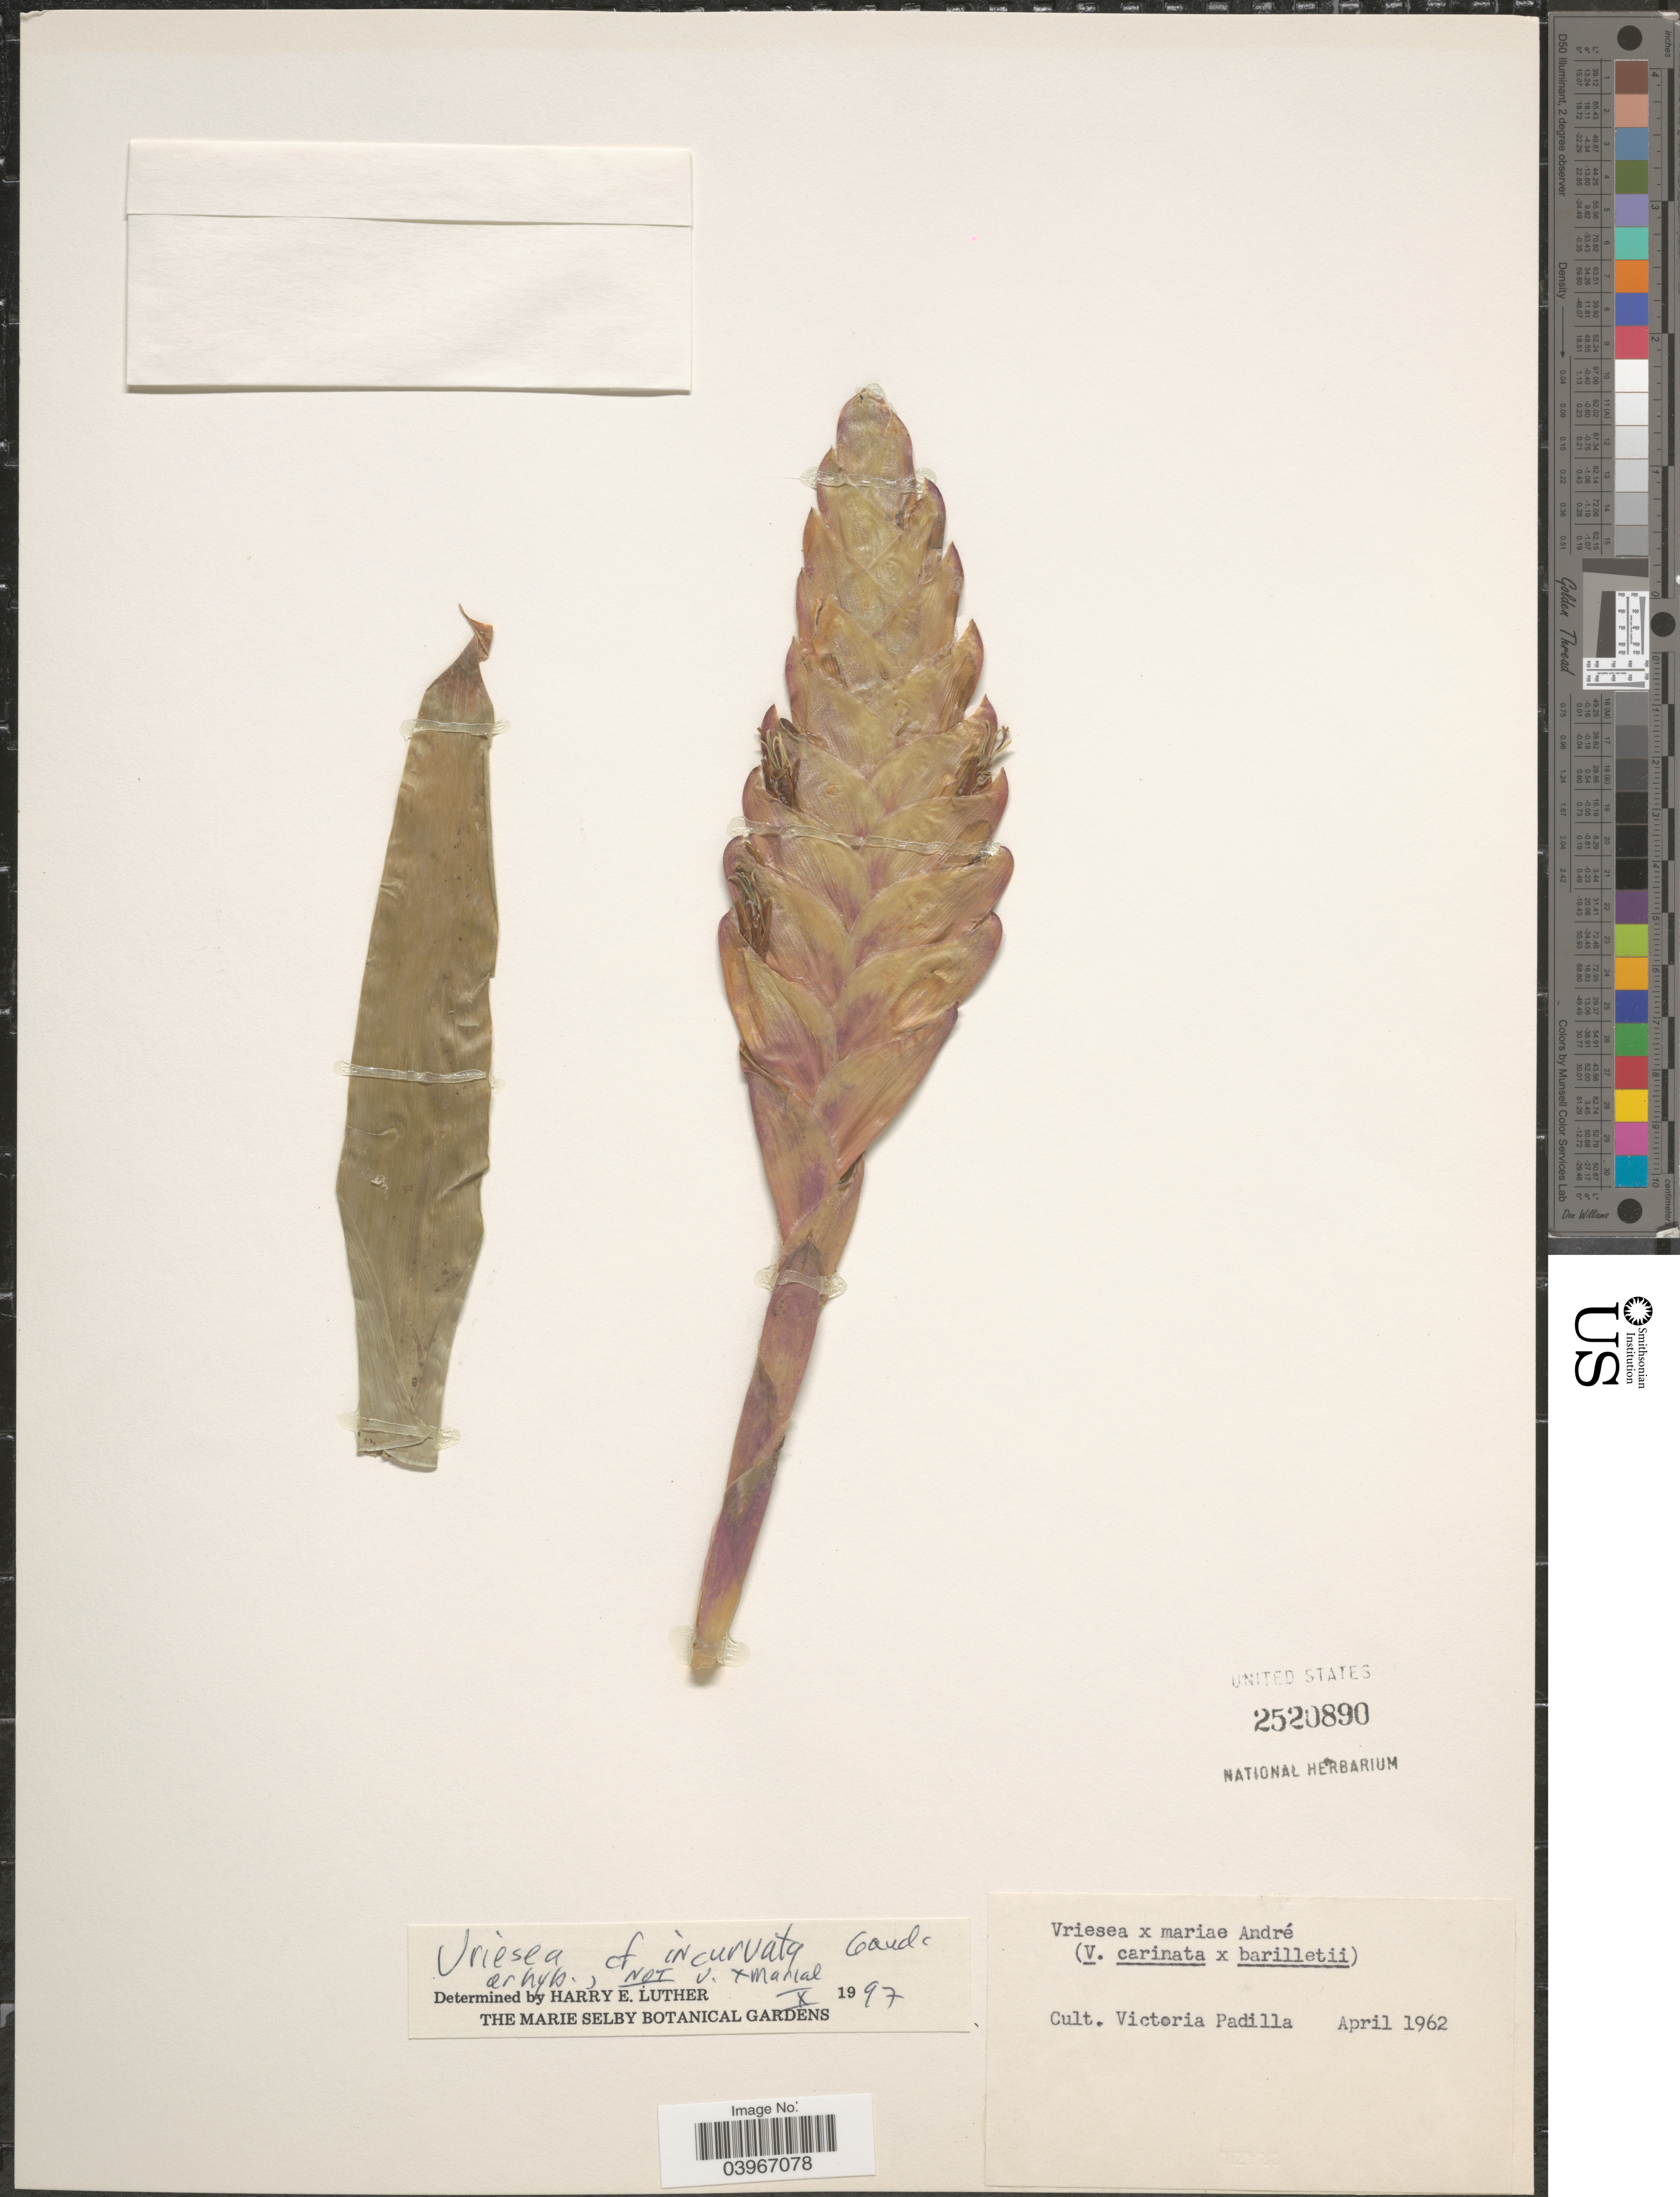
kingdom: Plantae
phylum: Tracheophyta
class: Liliopsida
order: Poales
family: Bromeliaceae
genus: Vriesea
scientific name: Vriesea x mariae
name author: André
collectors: V. Padilla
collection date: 1962-04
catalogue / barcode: US 2520890